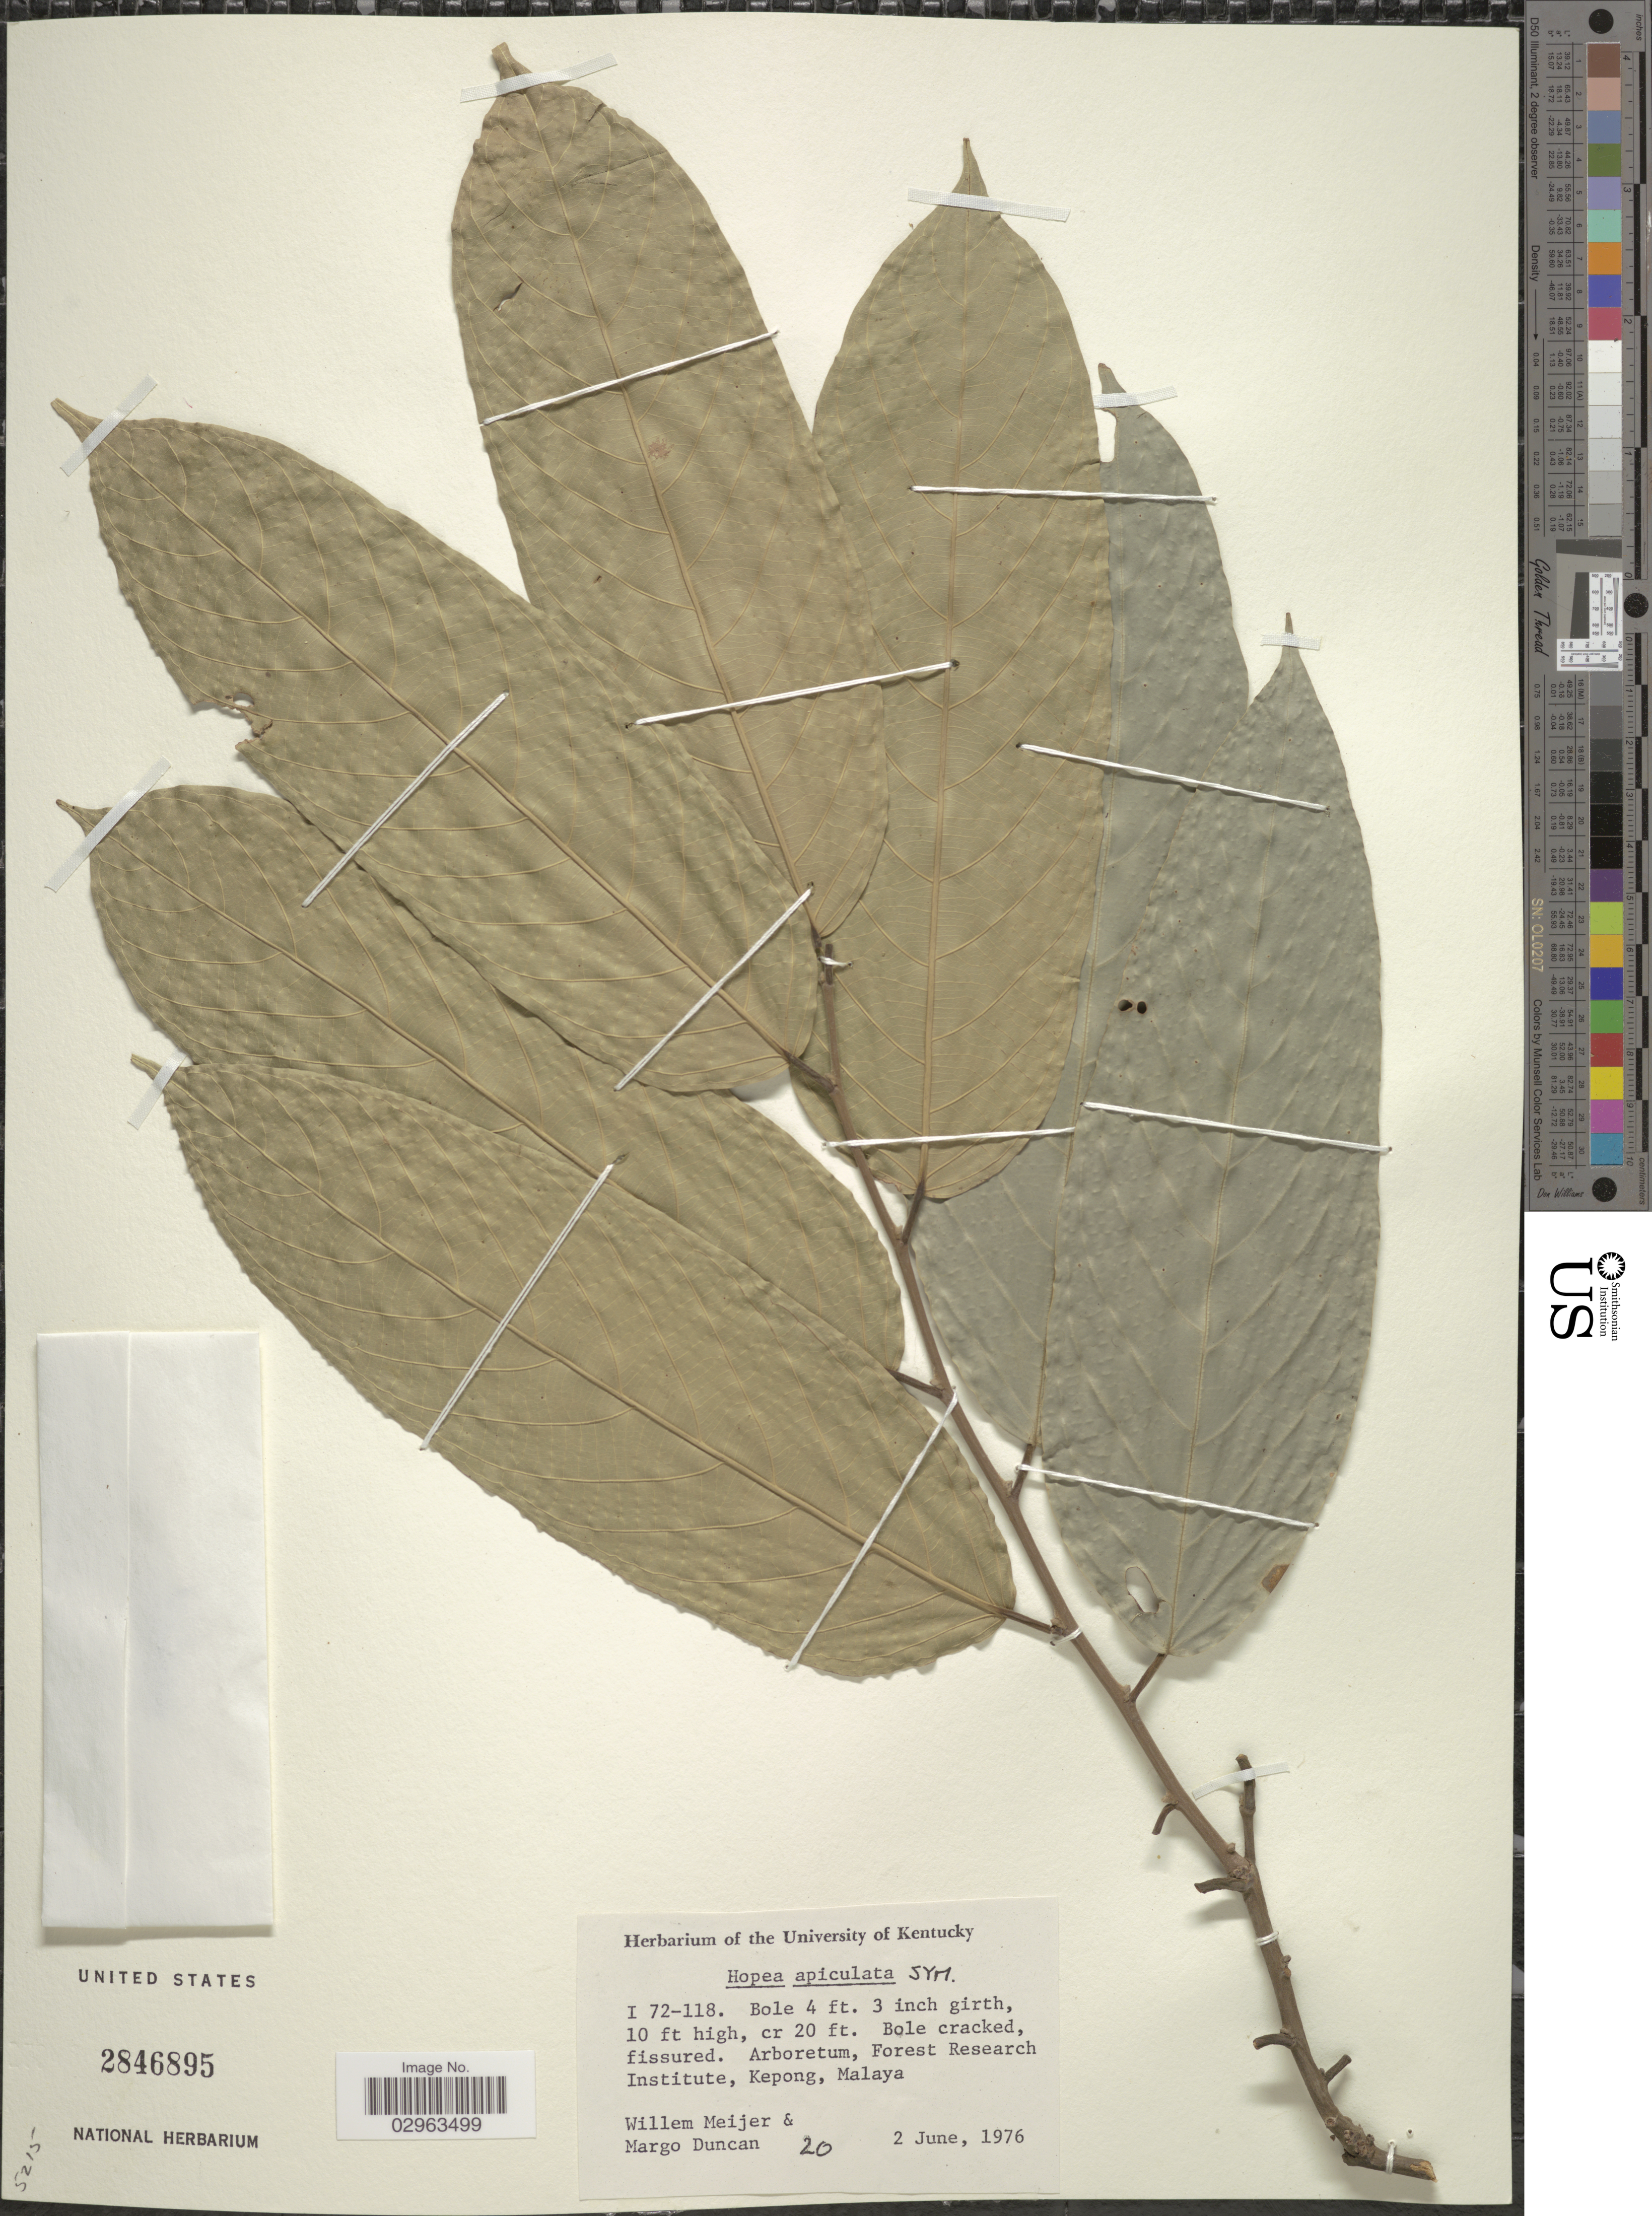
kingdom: Plantae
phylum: Tracheophyta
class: Magnoliopsida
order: Malvales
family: Dipterocarpaceae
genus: Hopea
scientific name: Hopea apiculata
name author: Symington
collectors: W. Meijer & M. Duncan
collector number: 20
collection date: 1976-06-02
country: Malaysia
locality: Arboretum, Forest Research Institute, Kepong, Malaya.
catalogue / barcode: US 2846895